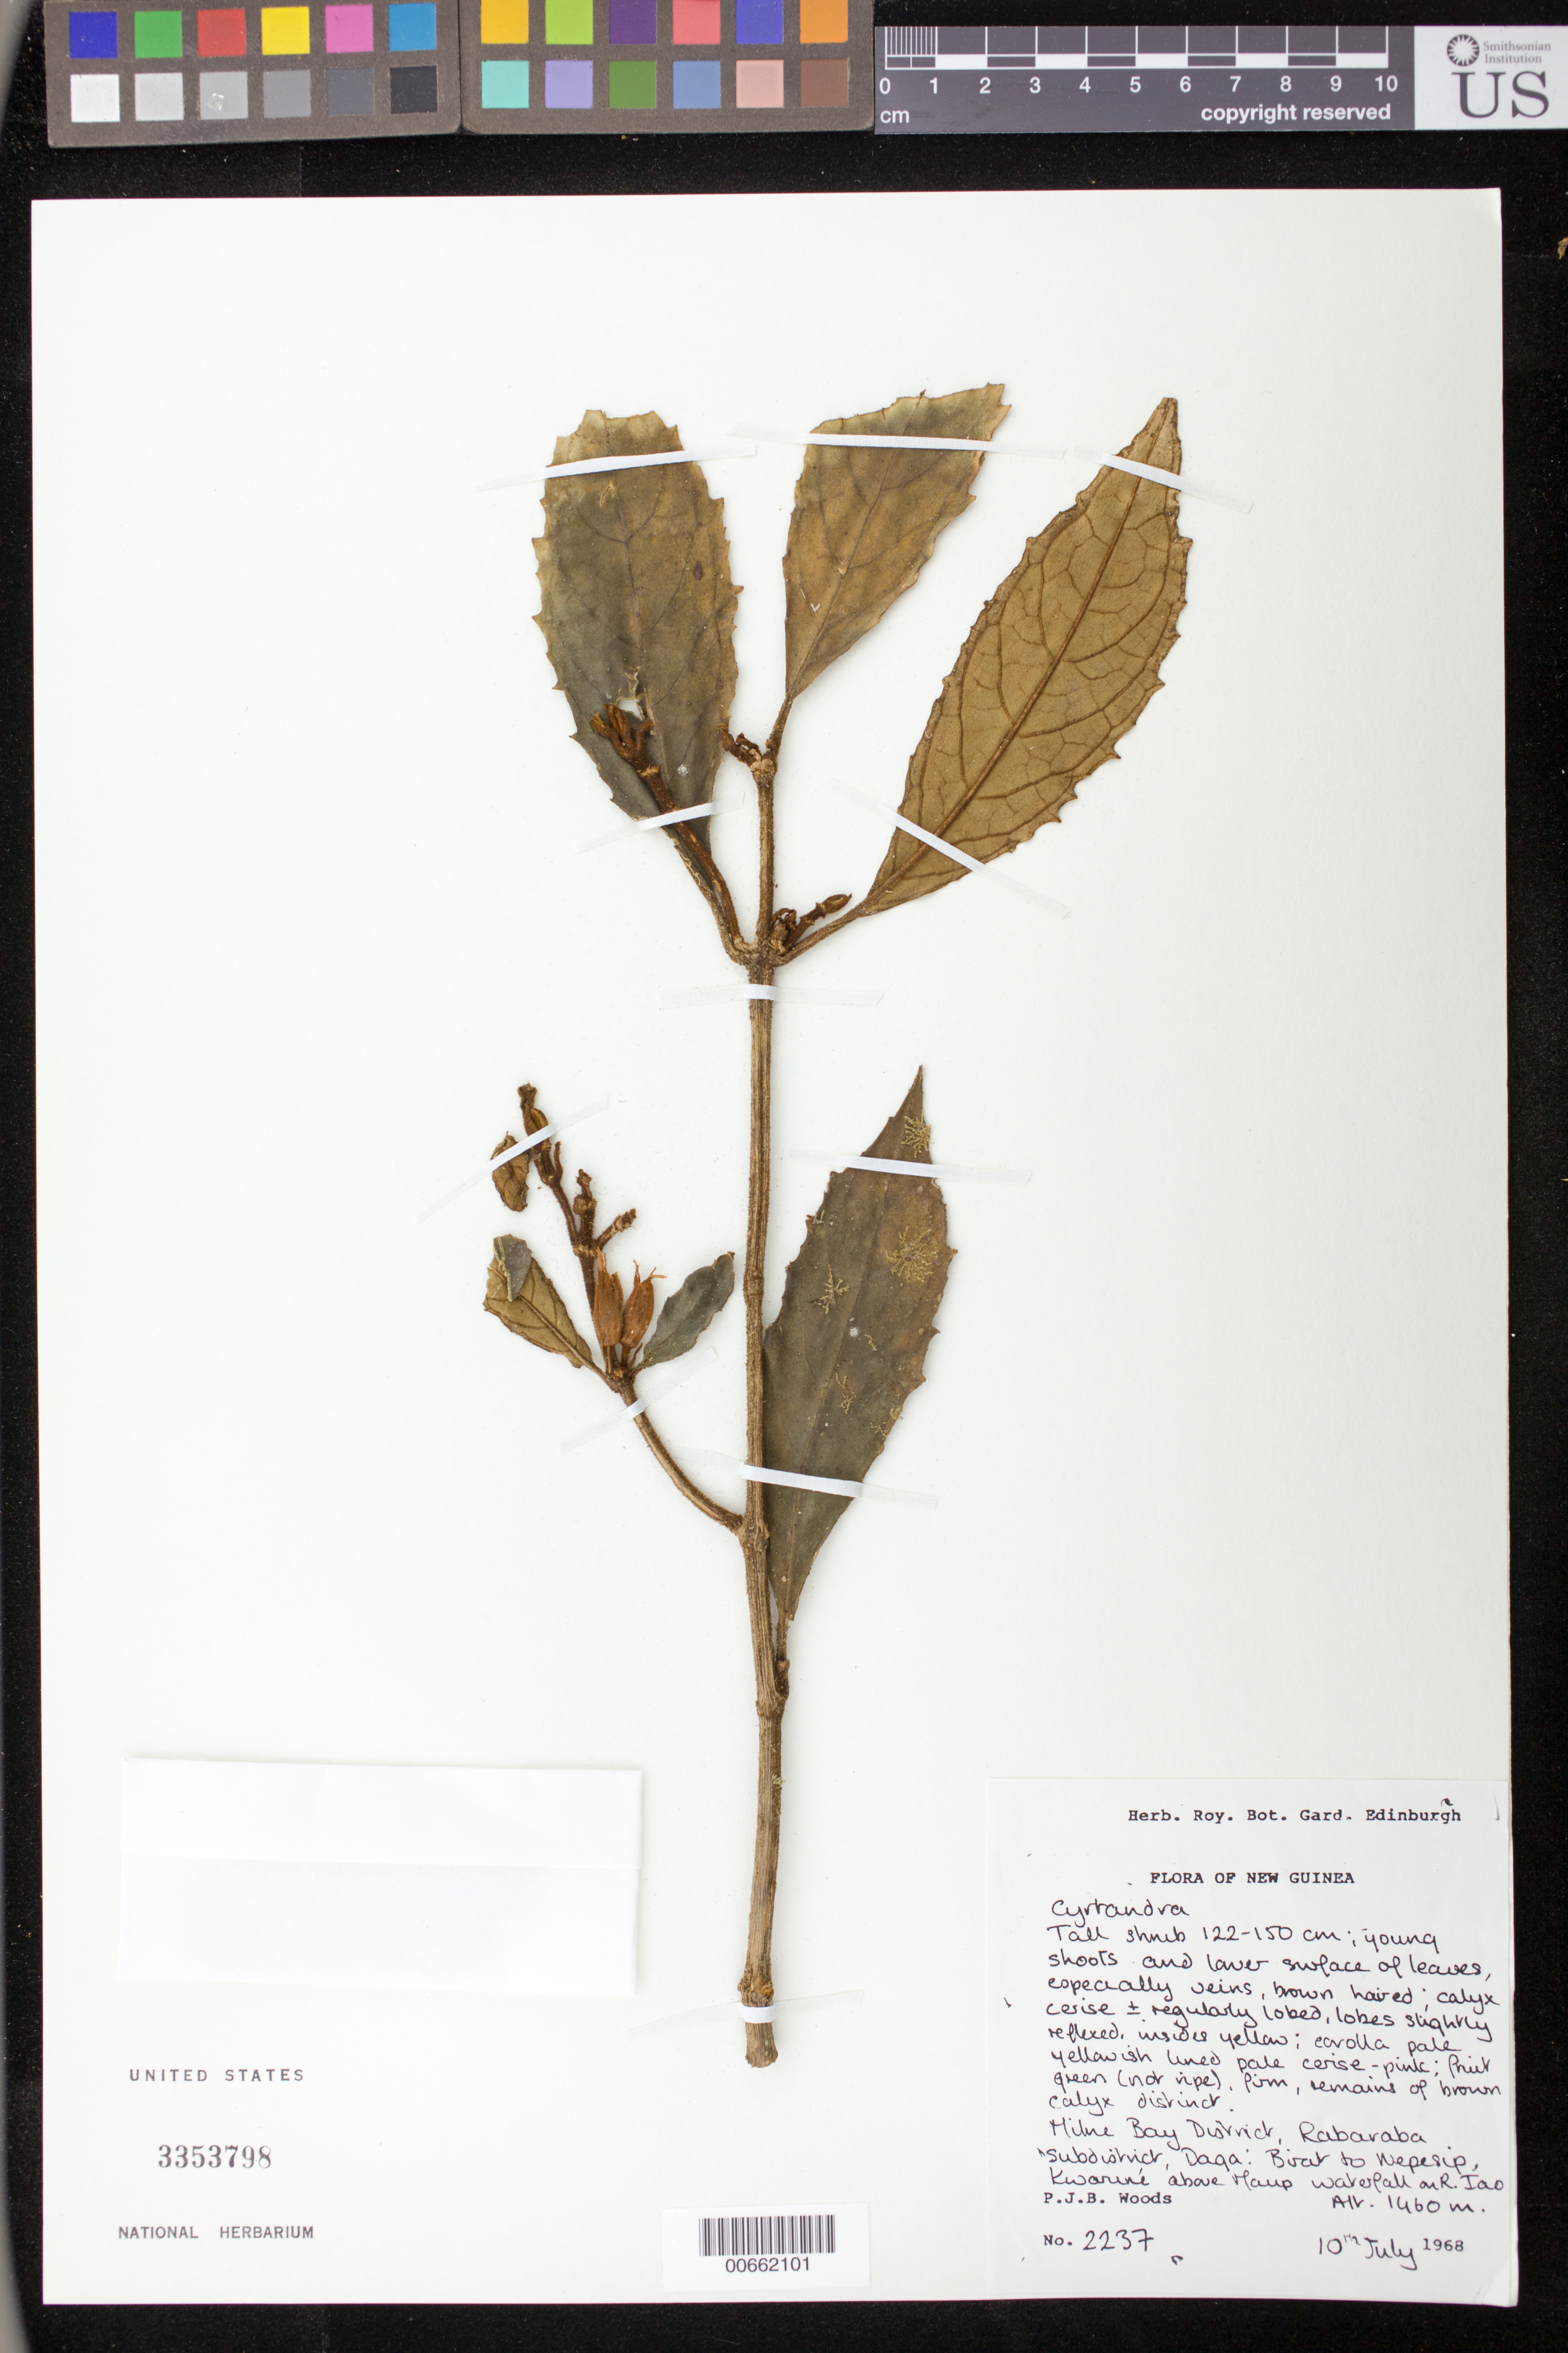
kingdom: Plantae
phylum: Tracheophyta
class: Magnoliopsida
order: Lamiales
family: Gesneriaceae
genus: Cyrtandra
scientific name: Cyrtandra sp.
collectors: P. Woods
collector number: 2237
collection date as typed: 10 Jul 1968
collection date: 1968-07-10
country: Papua New Guinea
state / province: Milne Bay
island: New Guinea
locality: Milne Bay District, Rabaraba subdistrict, Daga: Birat to Nepesip, Kwarine above Mamp waterfall on R. Iao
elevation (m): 1460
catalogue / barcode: US 3353798